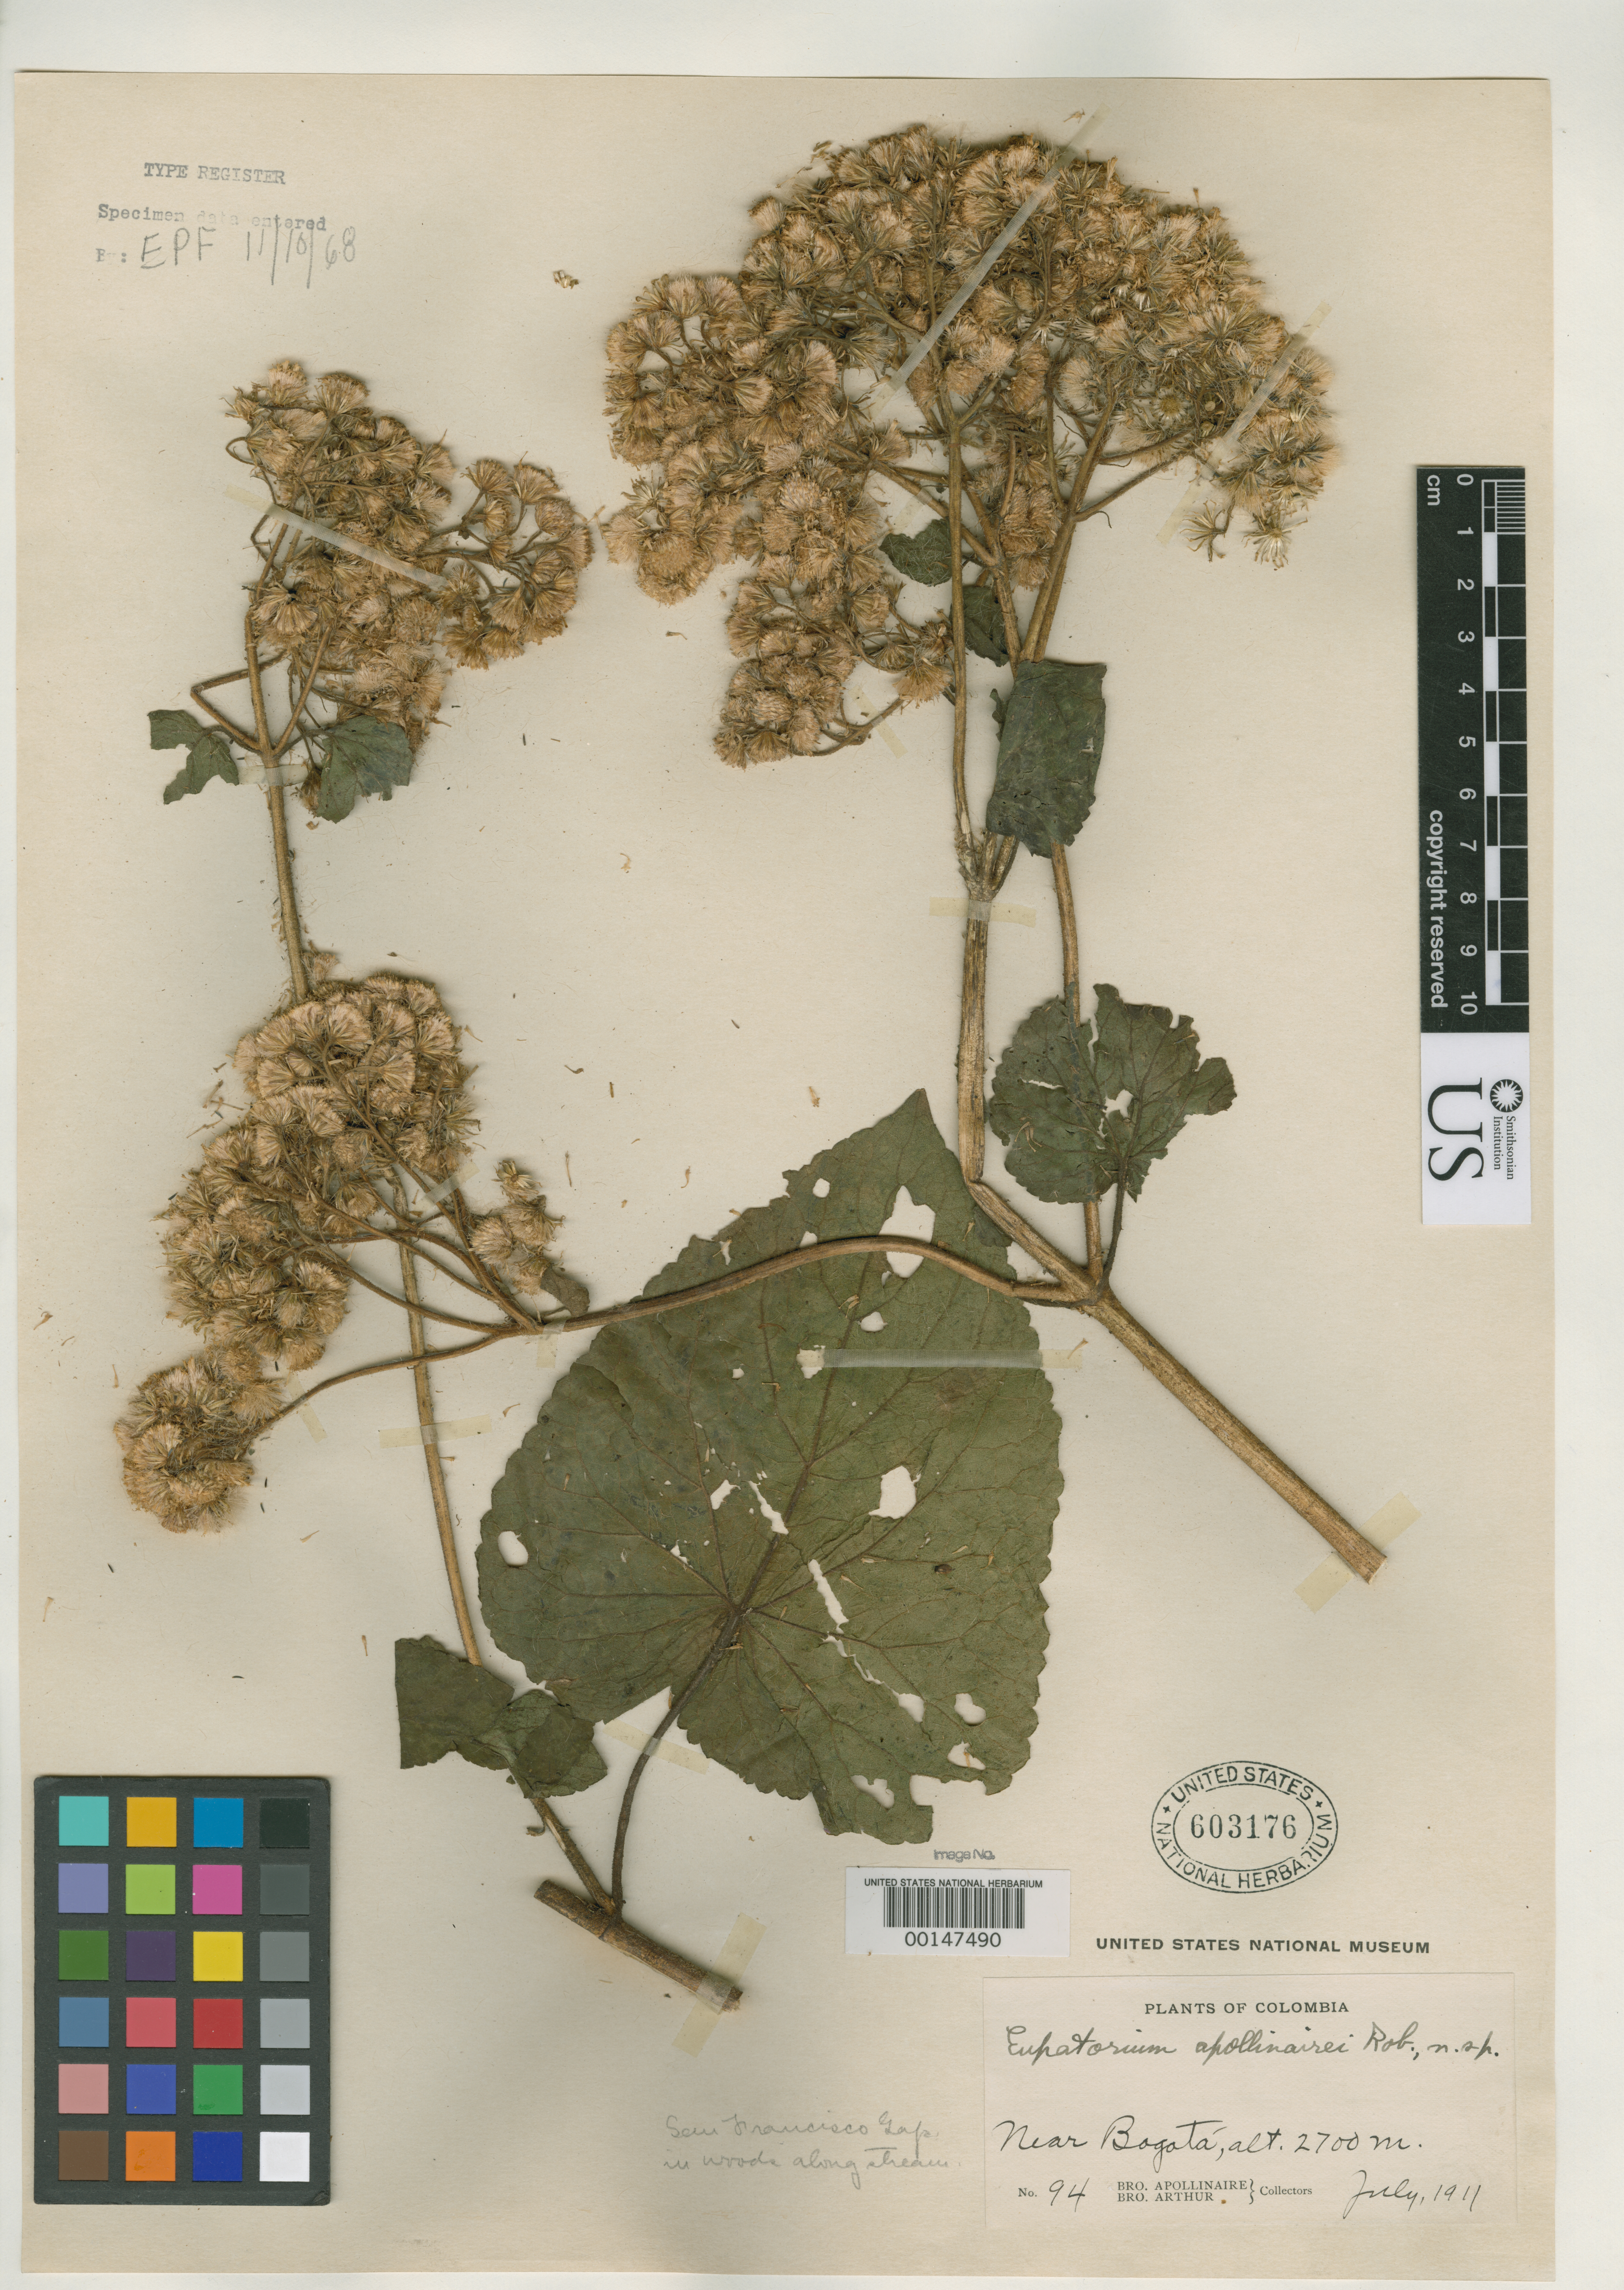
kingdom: Plantae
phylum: Tracheophyta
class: Magnoliopsida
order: Asterales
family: Asteraceae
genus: Eupatorium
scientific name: Eupatorium apollinairei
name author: B.L. Rob.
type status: Isotype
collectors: B. Apollinar Angel & Bro. Arthur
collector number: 94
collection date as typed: Jul 1911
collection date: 1911-07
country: Colombia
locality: Near Bogota.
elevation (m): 2700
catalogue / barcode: US 603176